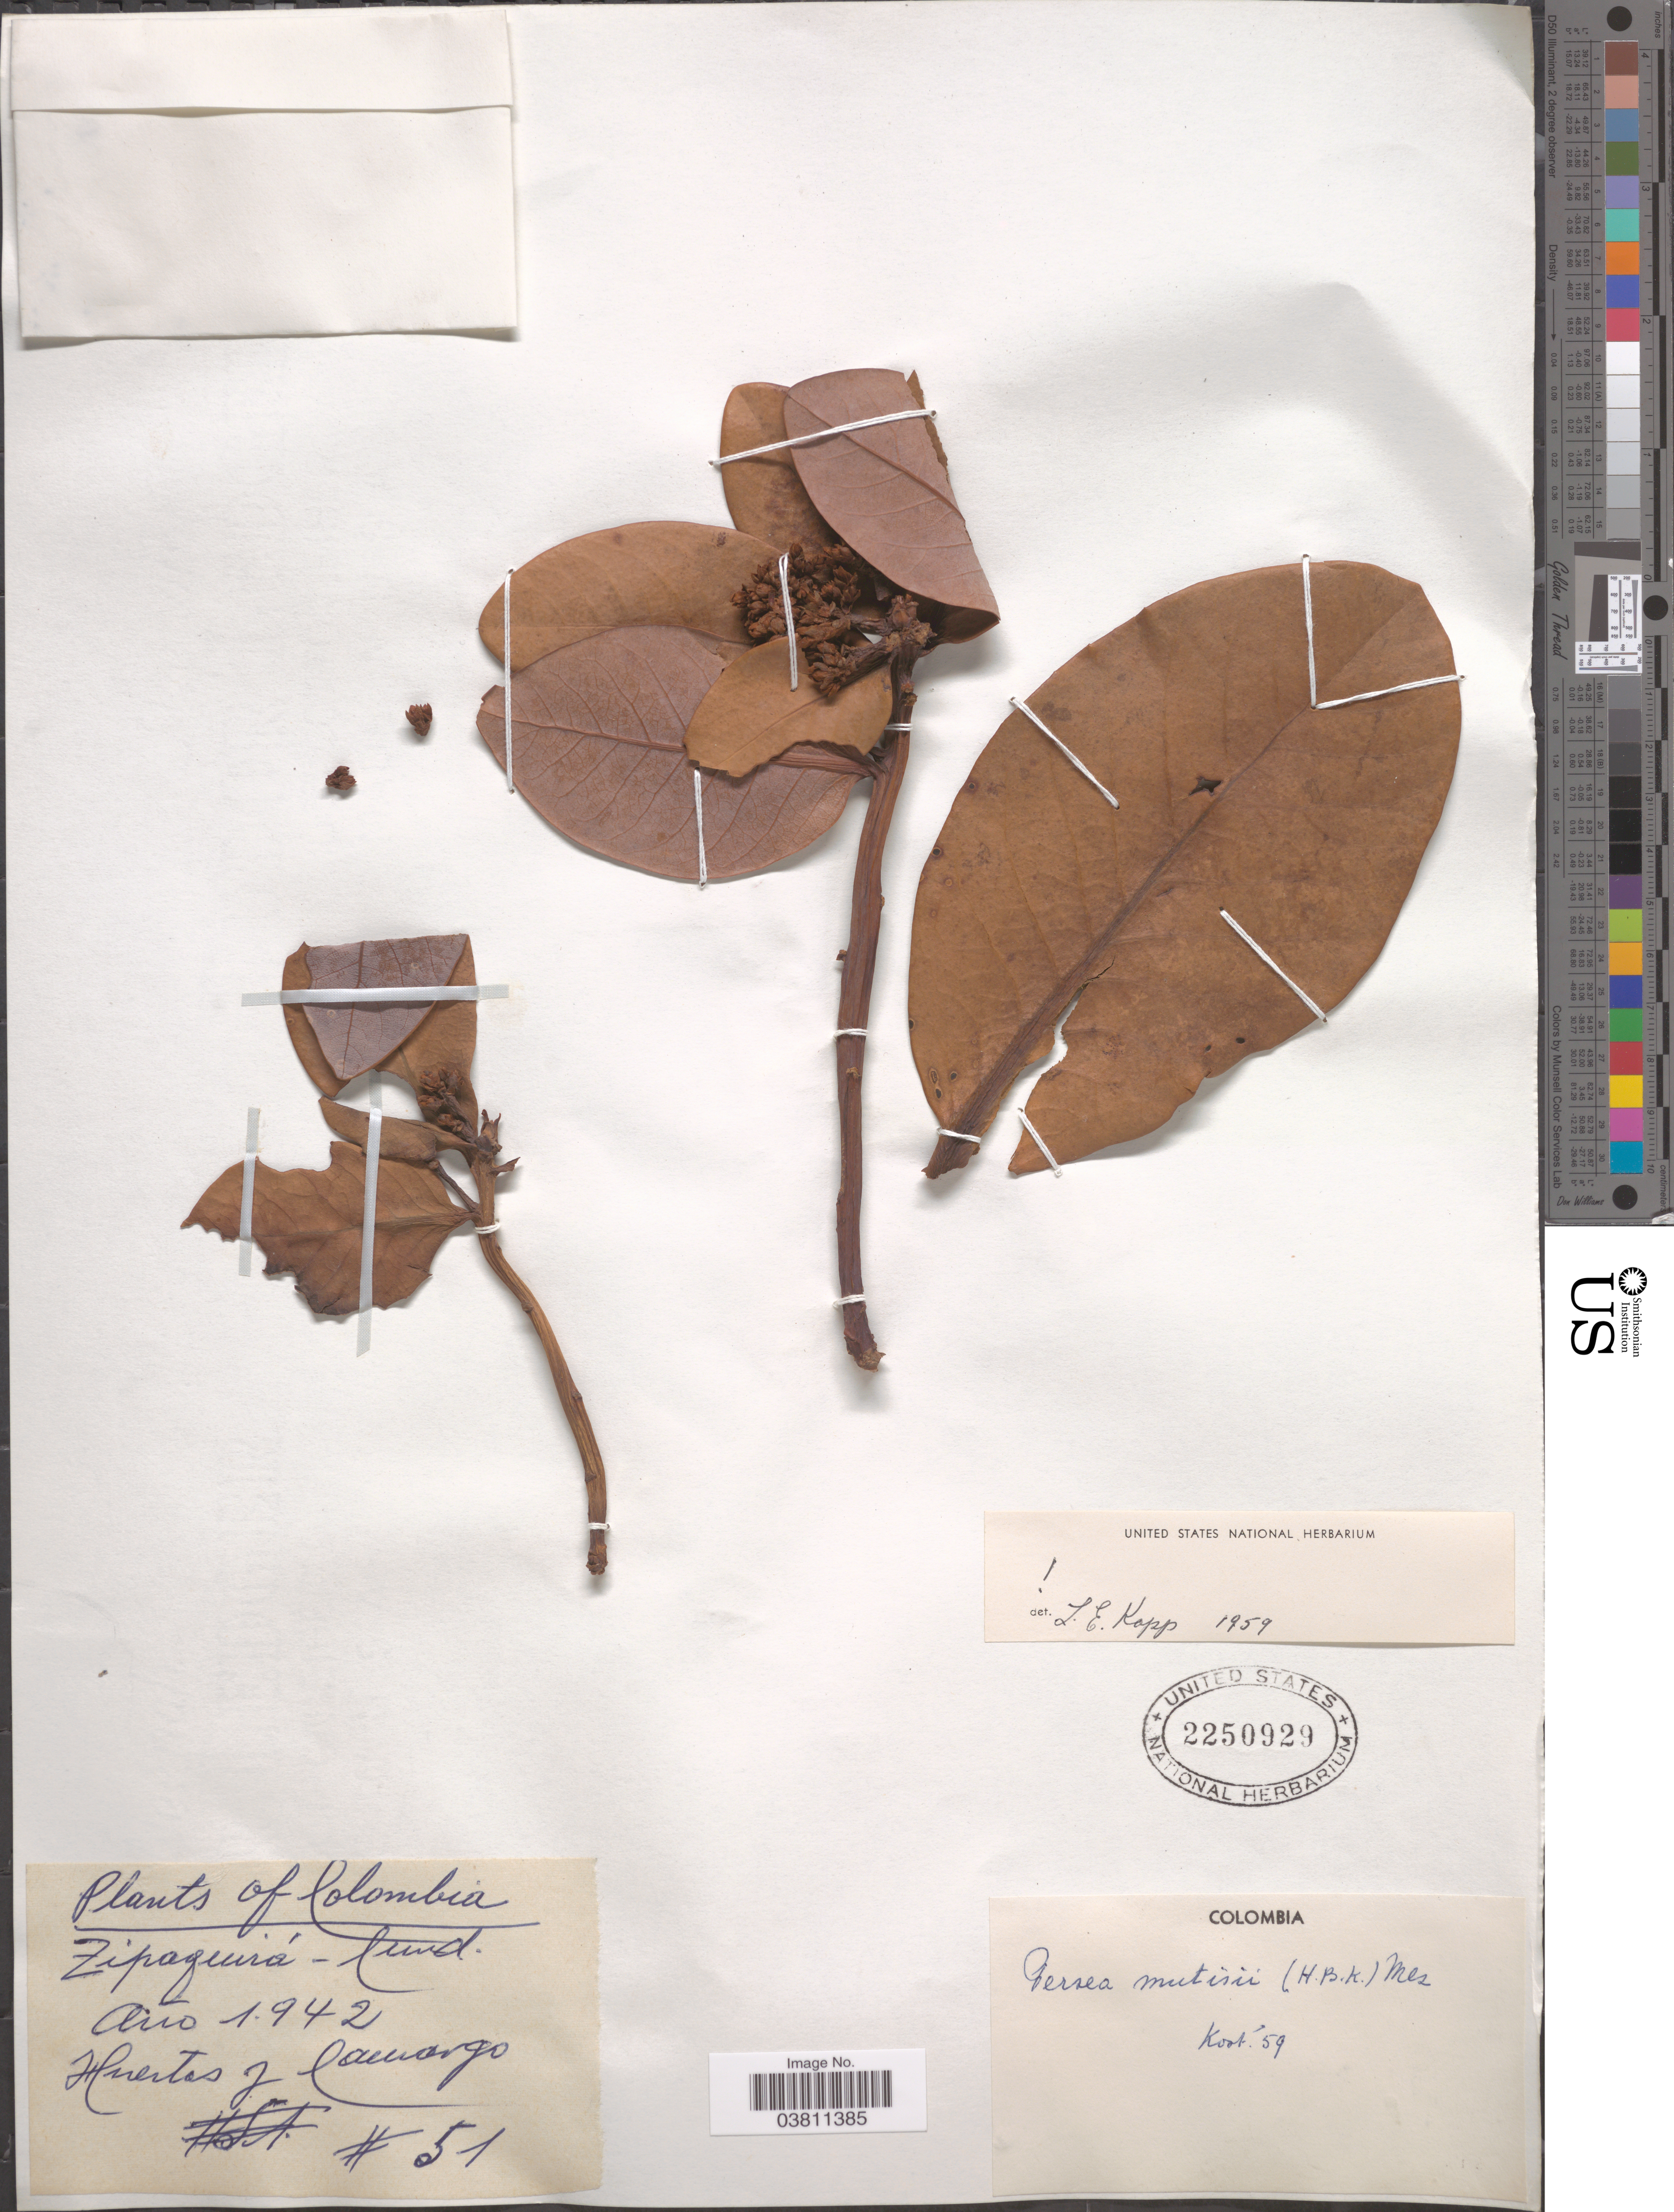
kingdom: Plantae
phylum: Tracheophyta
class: Magnoliopsida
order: Laurales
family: Lauraceae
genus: Persea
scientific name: Persea mutisii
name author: Kunth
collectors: Huertas & -. Camargo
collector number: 51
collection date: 1942-08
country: Colombia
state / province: Cundinamarca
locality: Zipaquirá.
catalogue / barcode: US 2250929